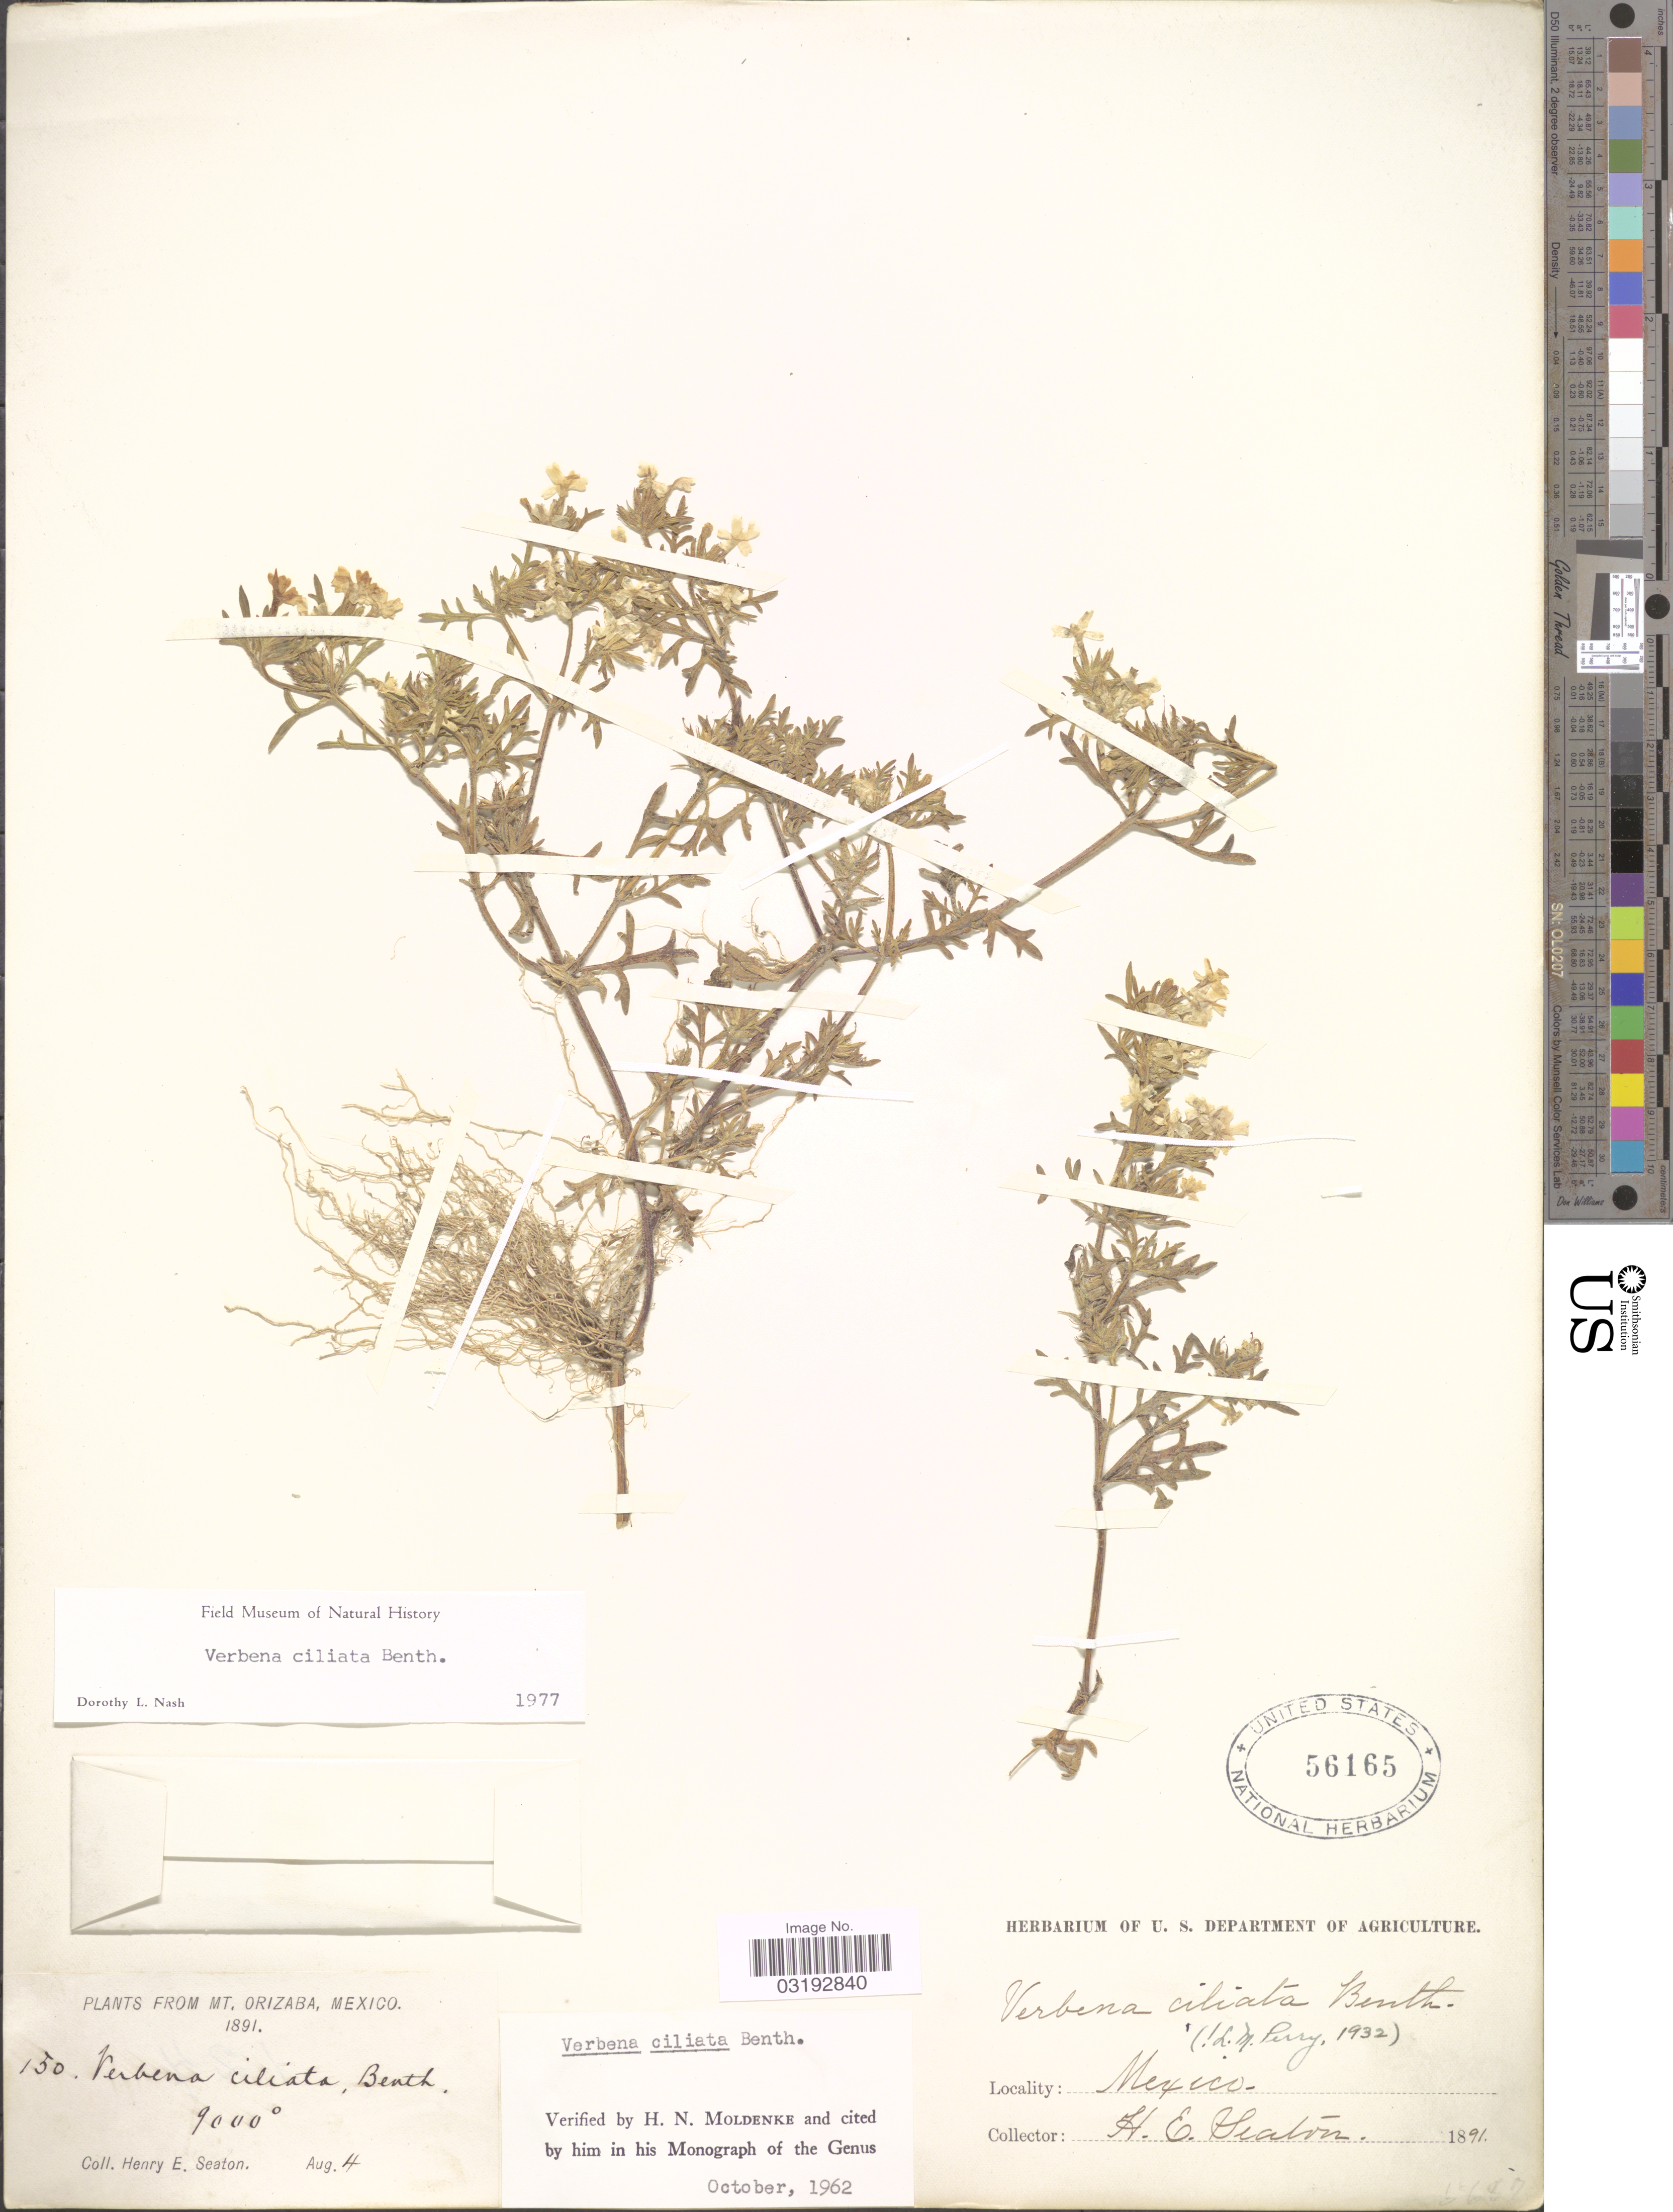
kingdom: Plantae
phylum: Tracheophyta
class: Magnoliopsida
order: Lamiales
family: Verbenaceae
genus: Verbena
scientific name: Verbena ciliata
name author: Benth.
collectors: H. E. Seaton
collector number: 150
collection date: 1891-08-04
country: Mexico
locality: Mt. Orizaba.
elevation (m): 2743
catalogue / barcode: US 56165